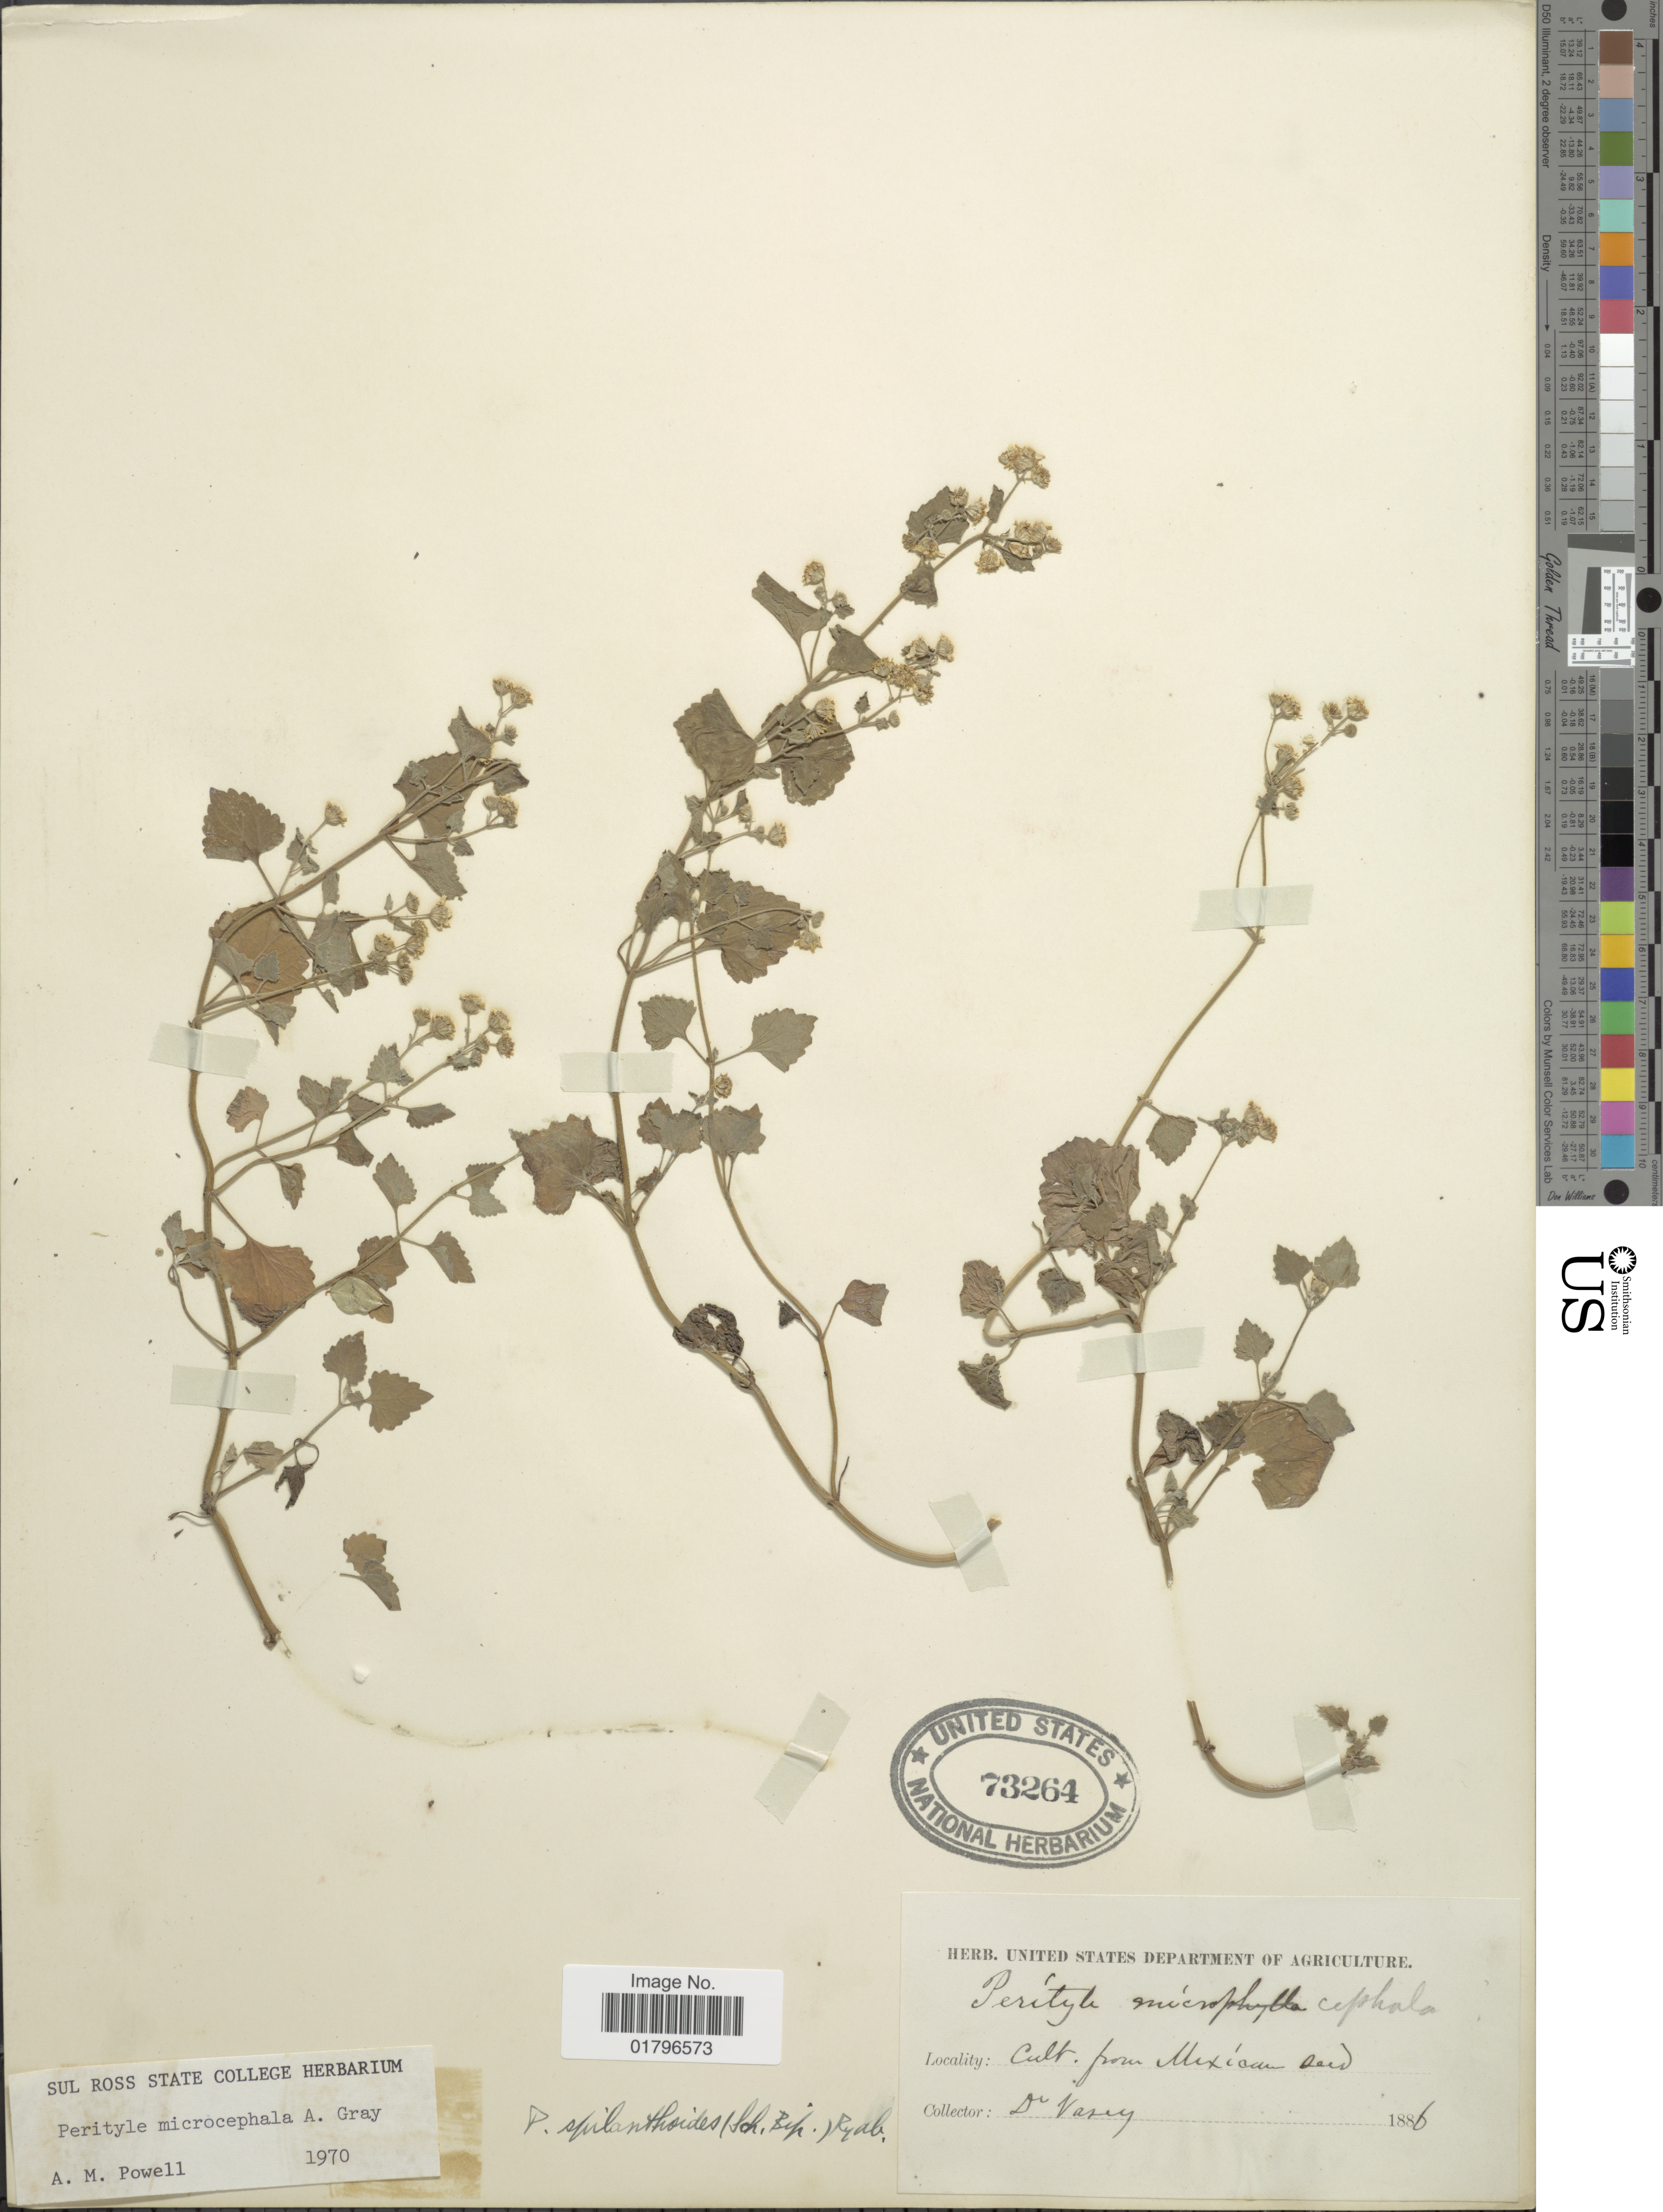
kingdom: Plantae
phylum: Tracheophyta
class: Magnoliopsida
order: Asterales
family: Asteraceae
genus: Perityle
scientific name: Perityle microcephala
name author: A. Gray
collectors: Vasey, --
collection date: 1886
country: Mexico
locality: Cult from Mexican seed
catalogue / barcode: US 73264